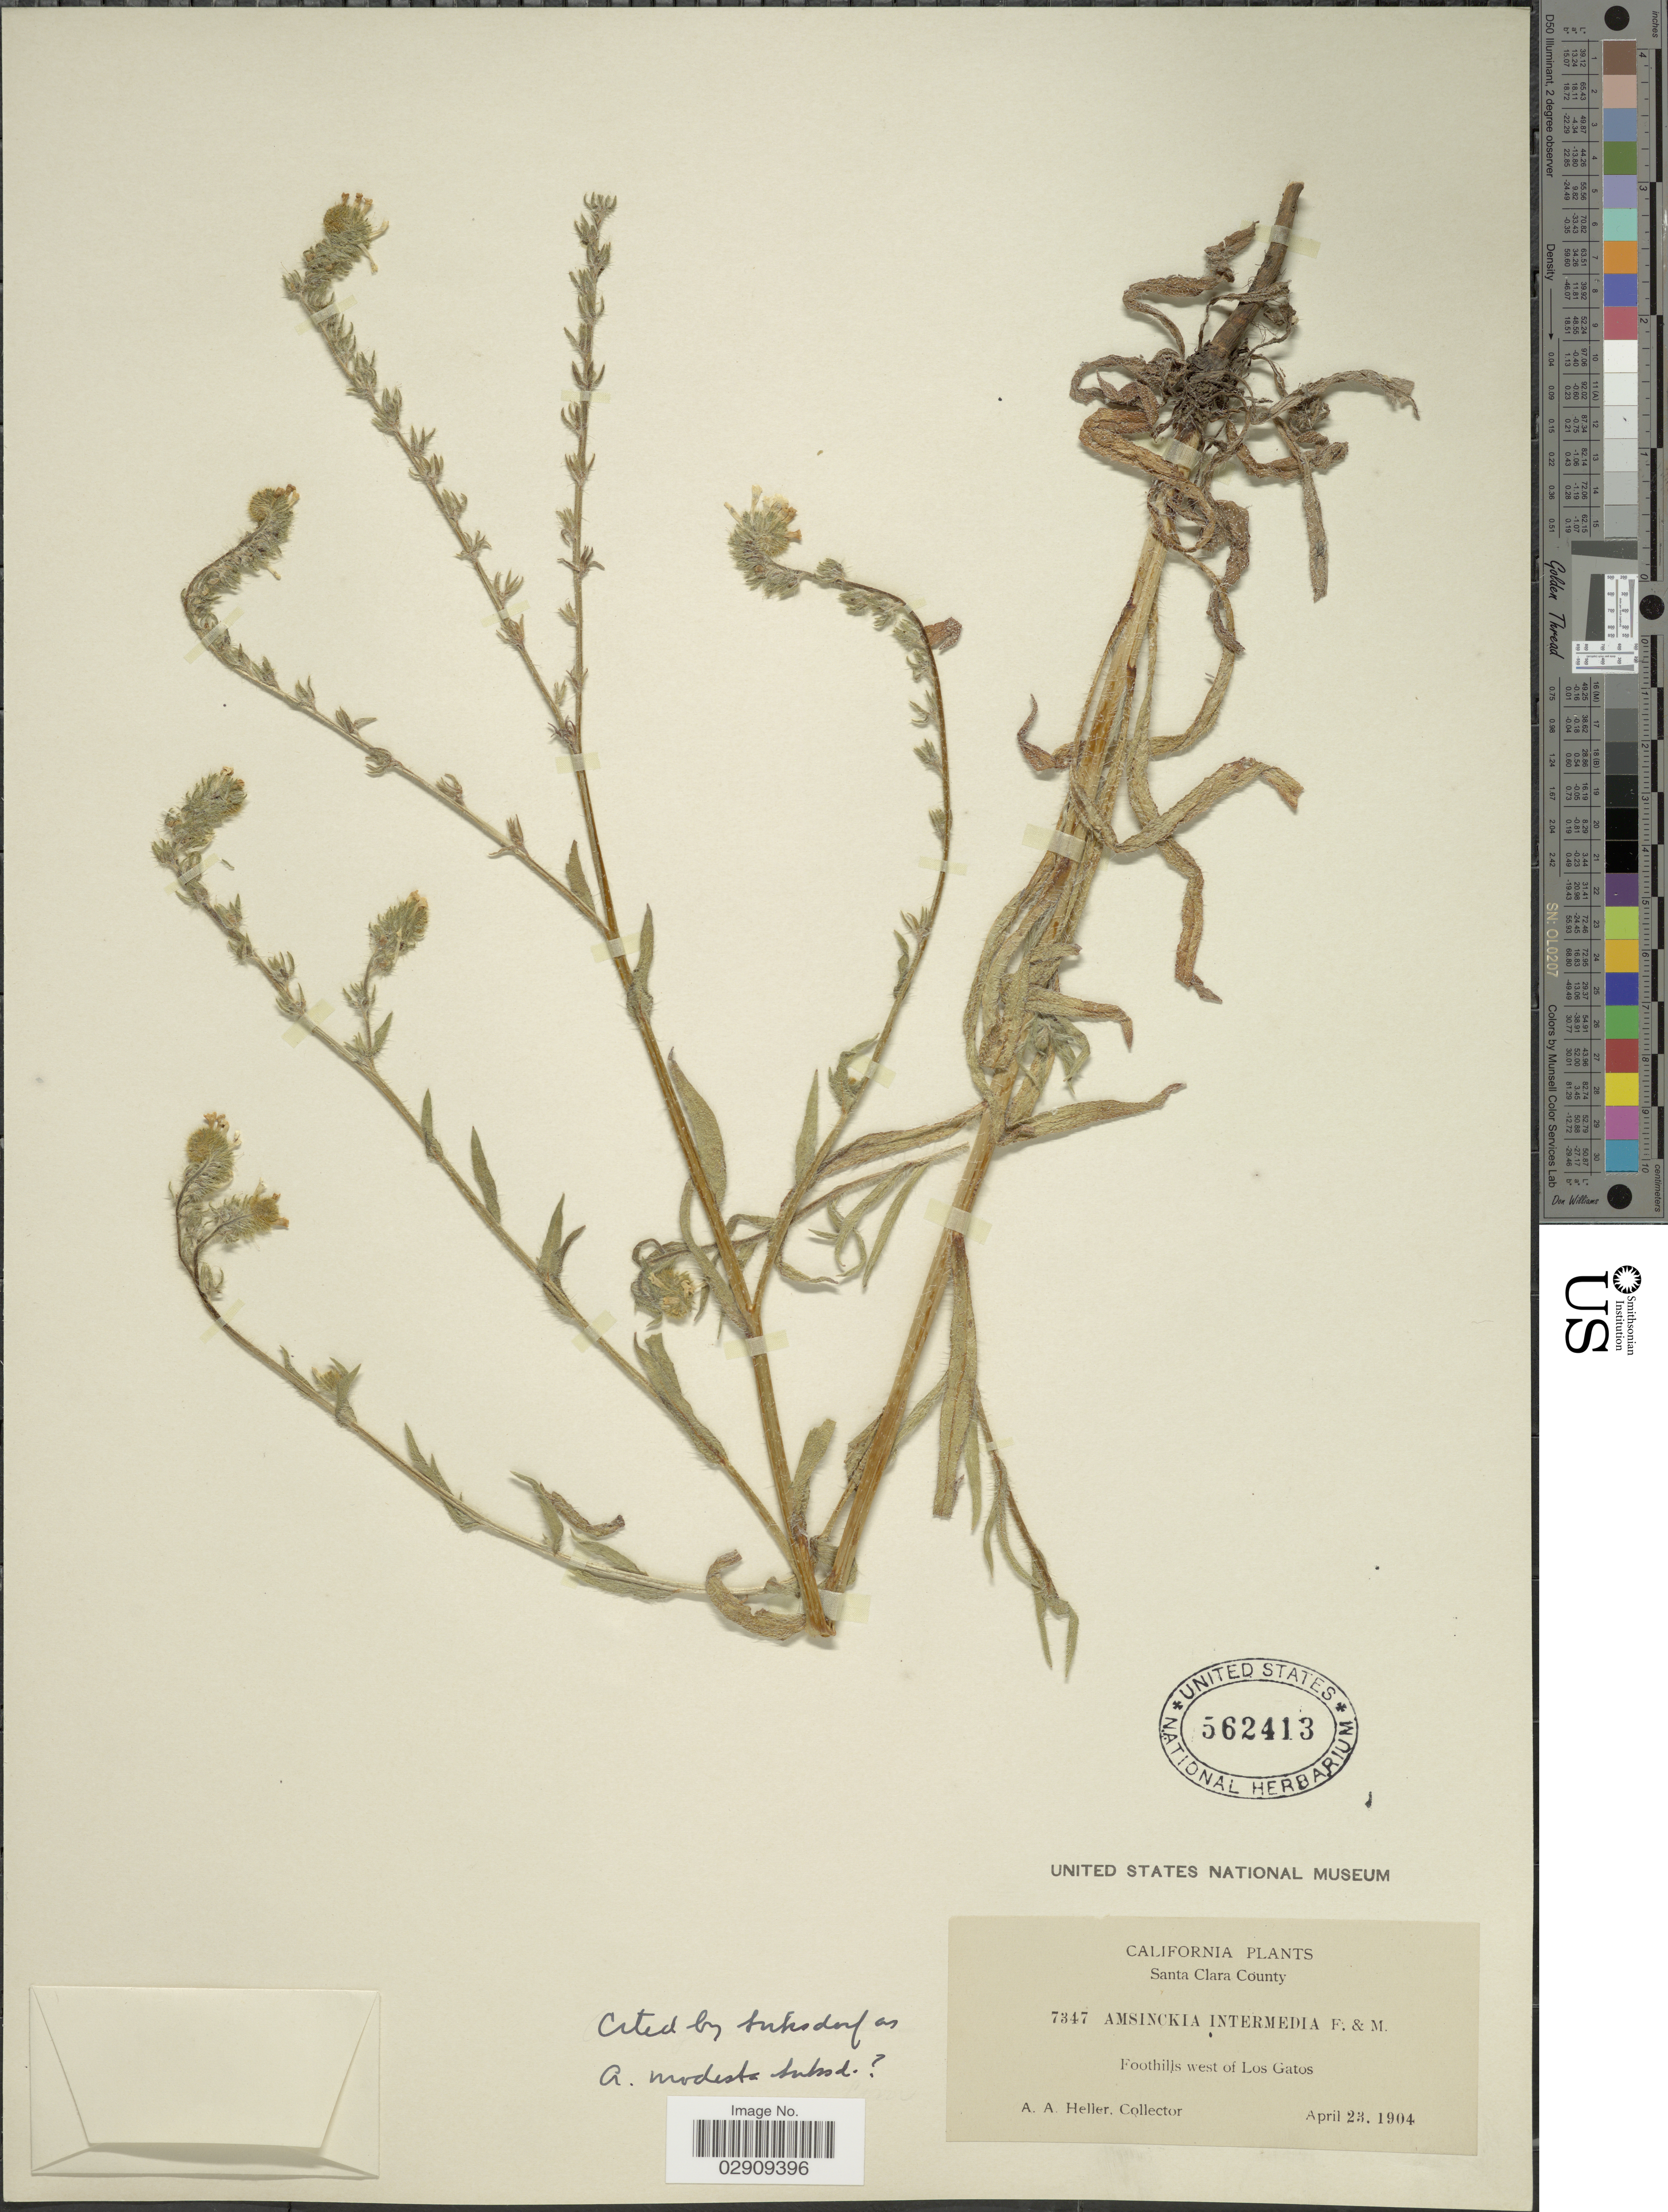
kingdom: Plantae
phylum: Tracheophyta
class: Magnoliopsida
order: Boraginales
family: Boraginaceae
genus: Amsinckia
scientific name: Amsinckia menziesii var. intermedia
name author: (Fisch. & C.A. Mey.) Ganders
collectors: A. A. Heller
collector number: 7347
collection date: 1904-04-23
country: United States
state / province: California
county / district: Santa Clara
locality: Santa Clara County. Foothills west of Los Gatos.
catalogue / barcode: US 562413